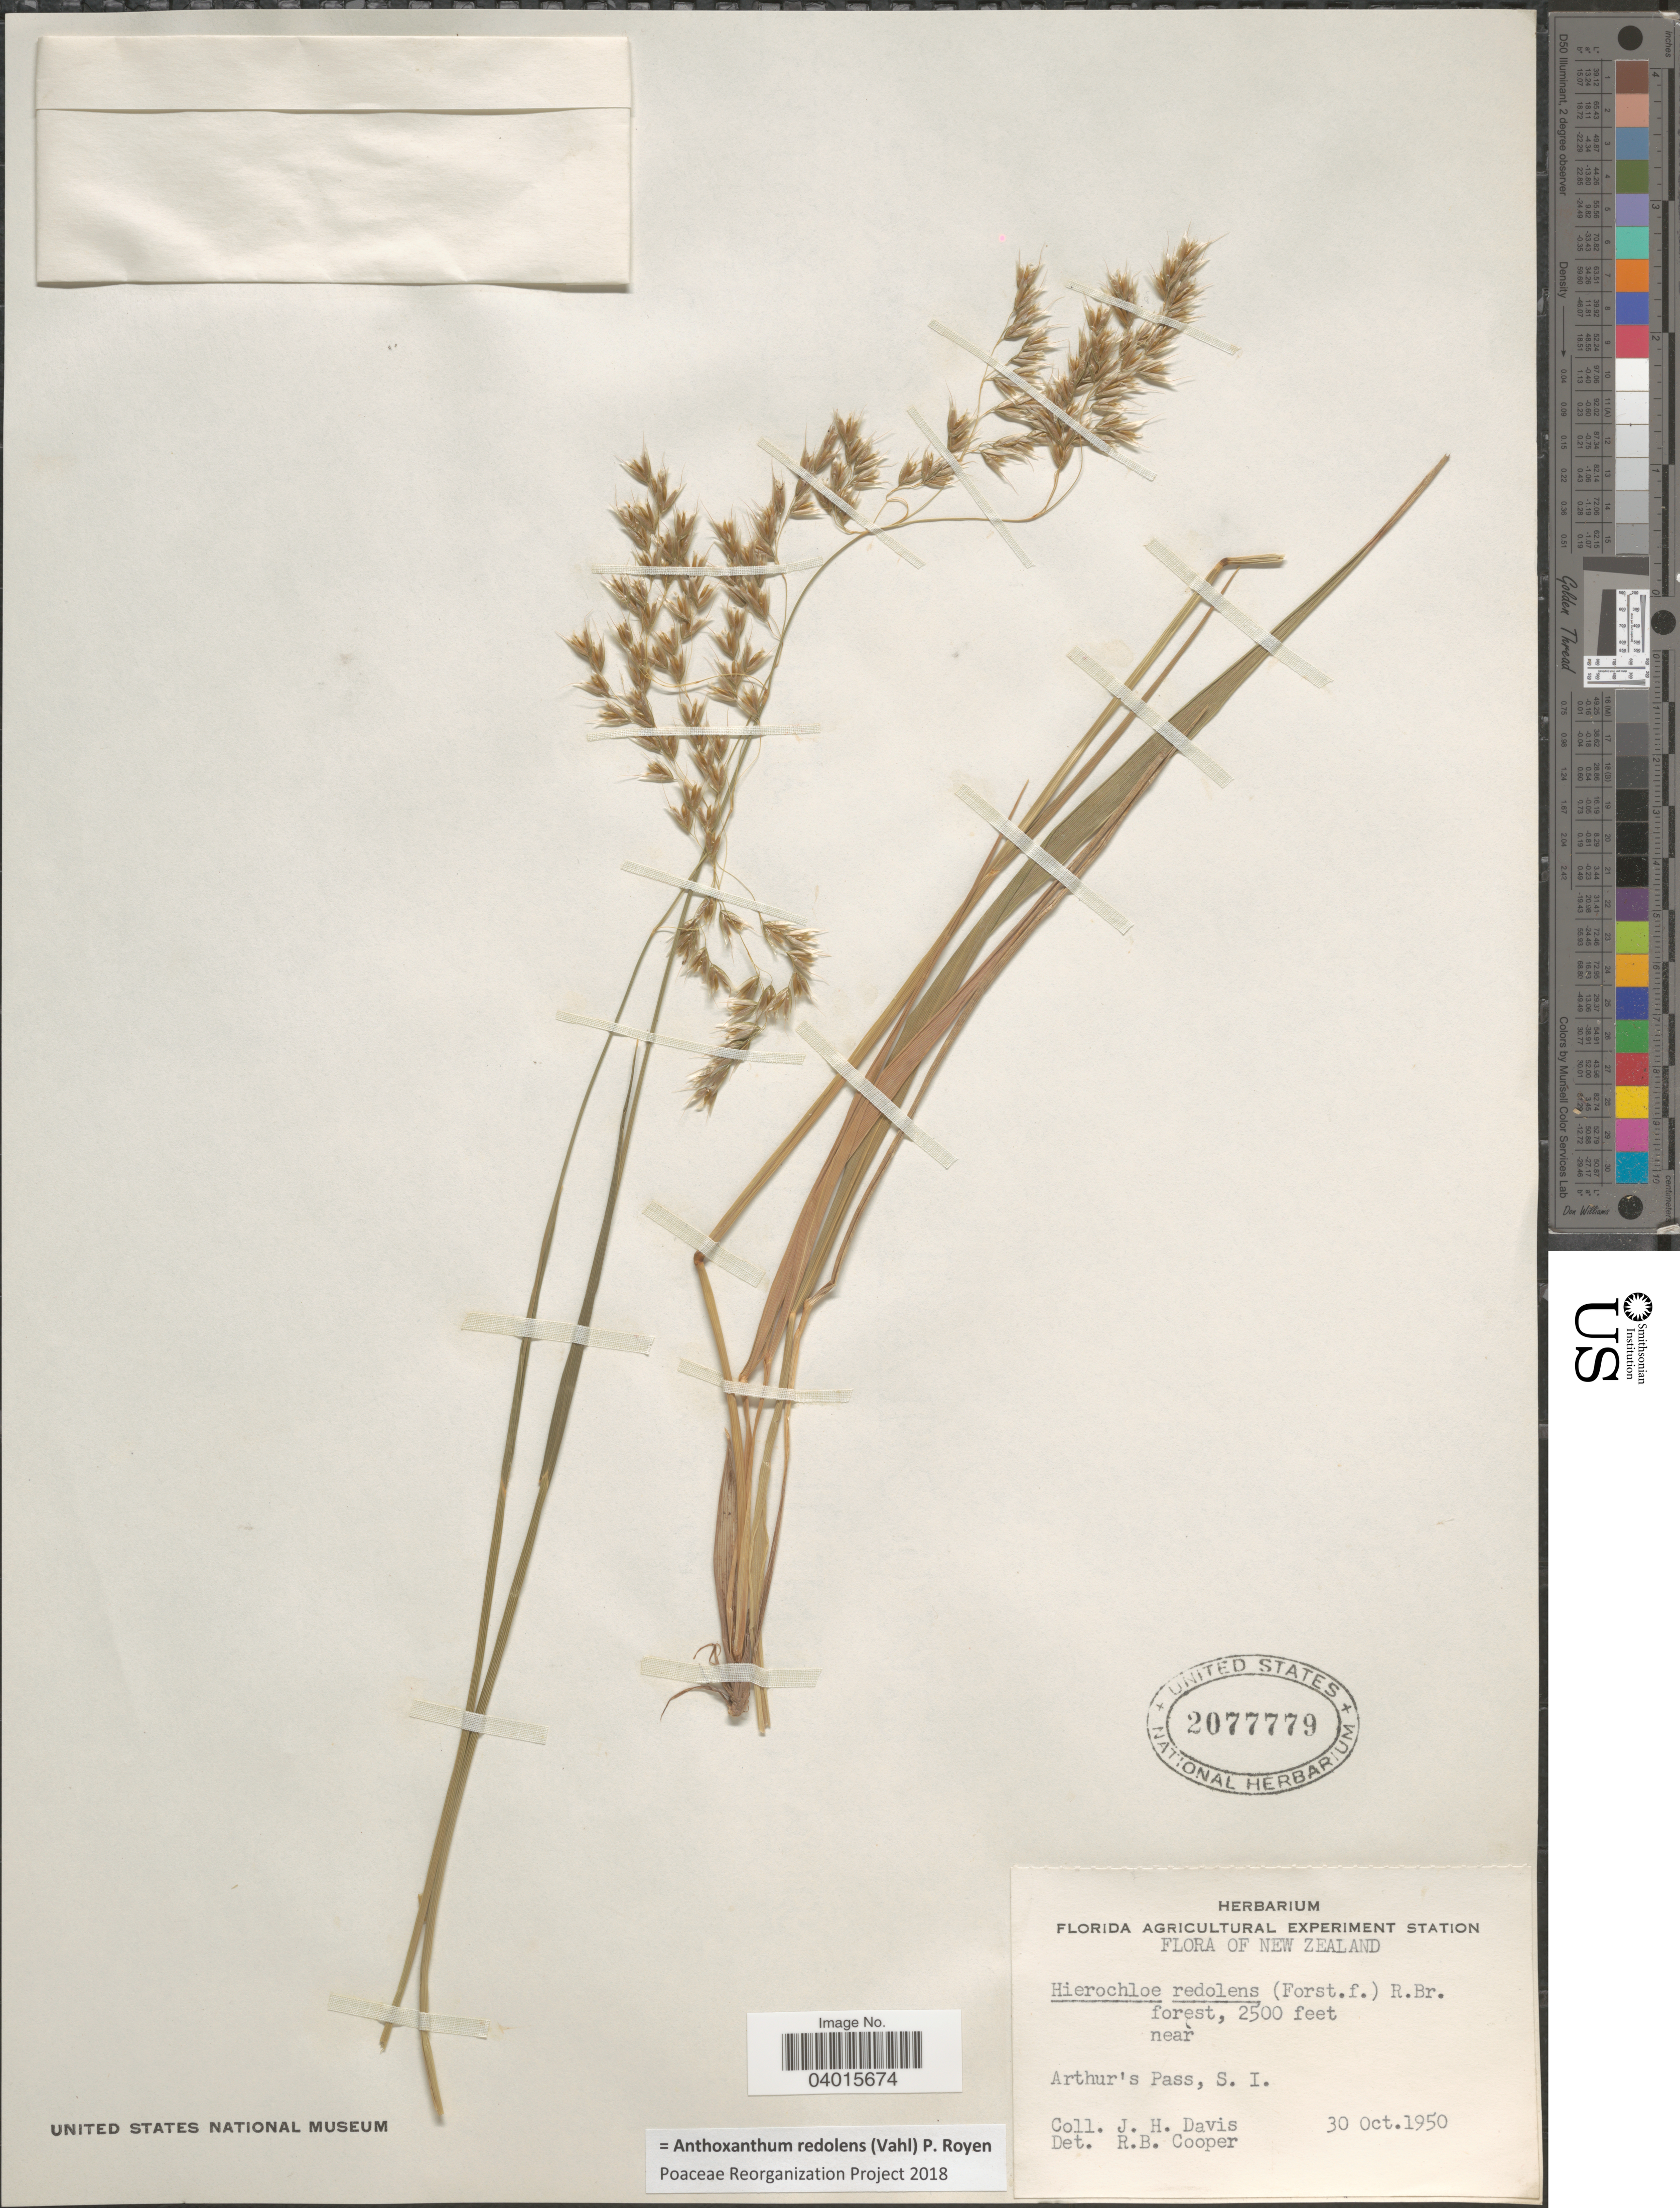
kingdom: Plantae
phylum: Tracheophyta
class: Liliopsida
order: Poales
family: Poaceae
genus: Anthoxanthum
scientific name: Anthoxanthum redolens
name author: (Vahl) P. Royen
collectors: J. Davis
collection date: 1950-10-30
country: New Zealand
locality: Forest, near Arthur's Pass, S.I.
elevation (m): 762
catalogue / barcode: US 2077779